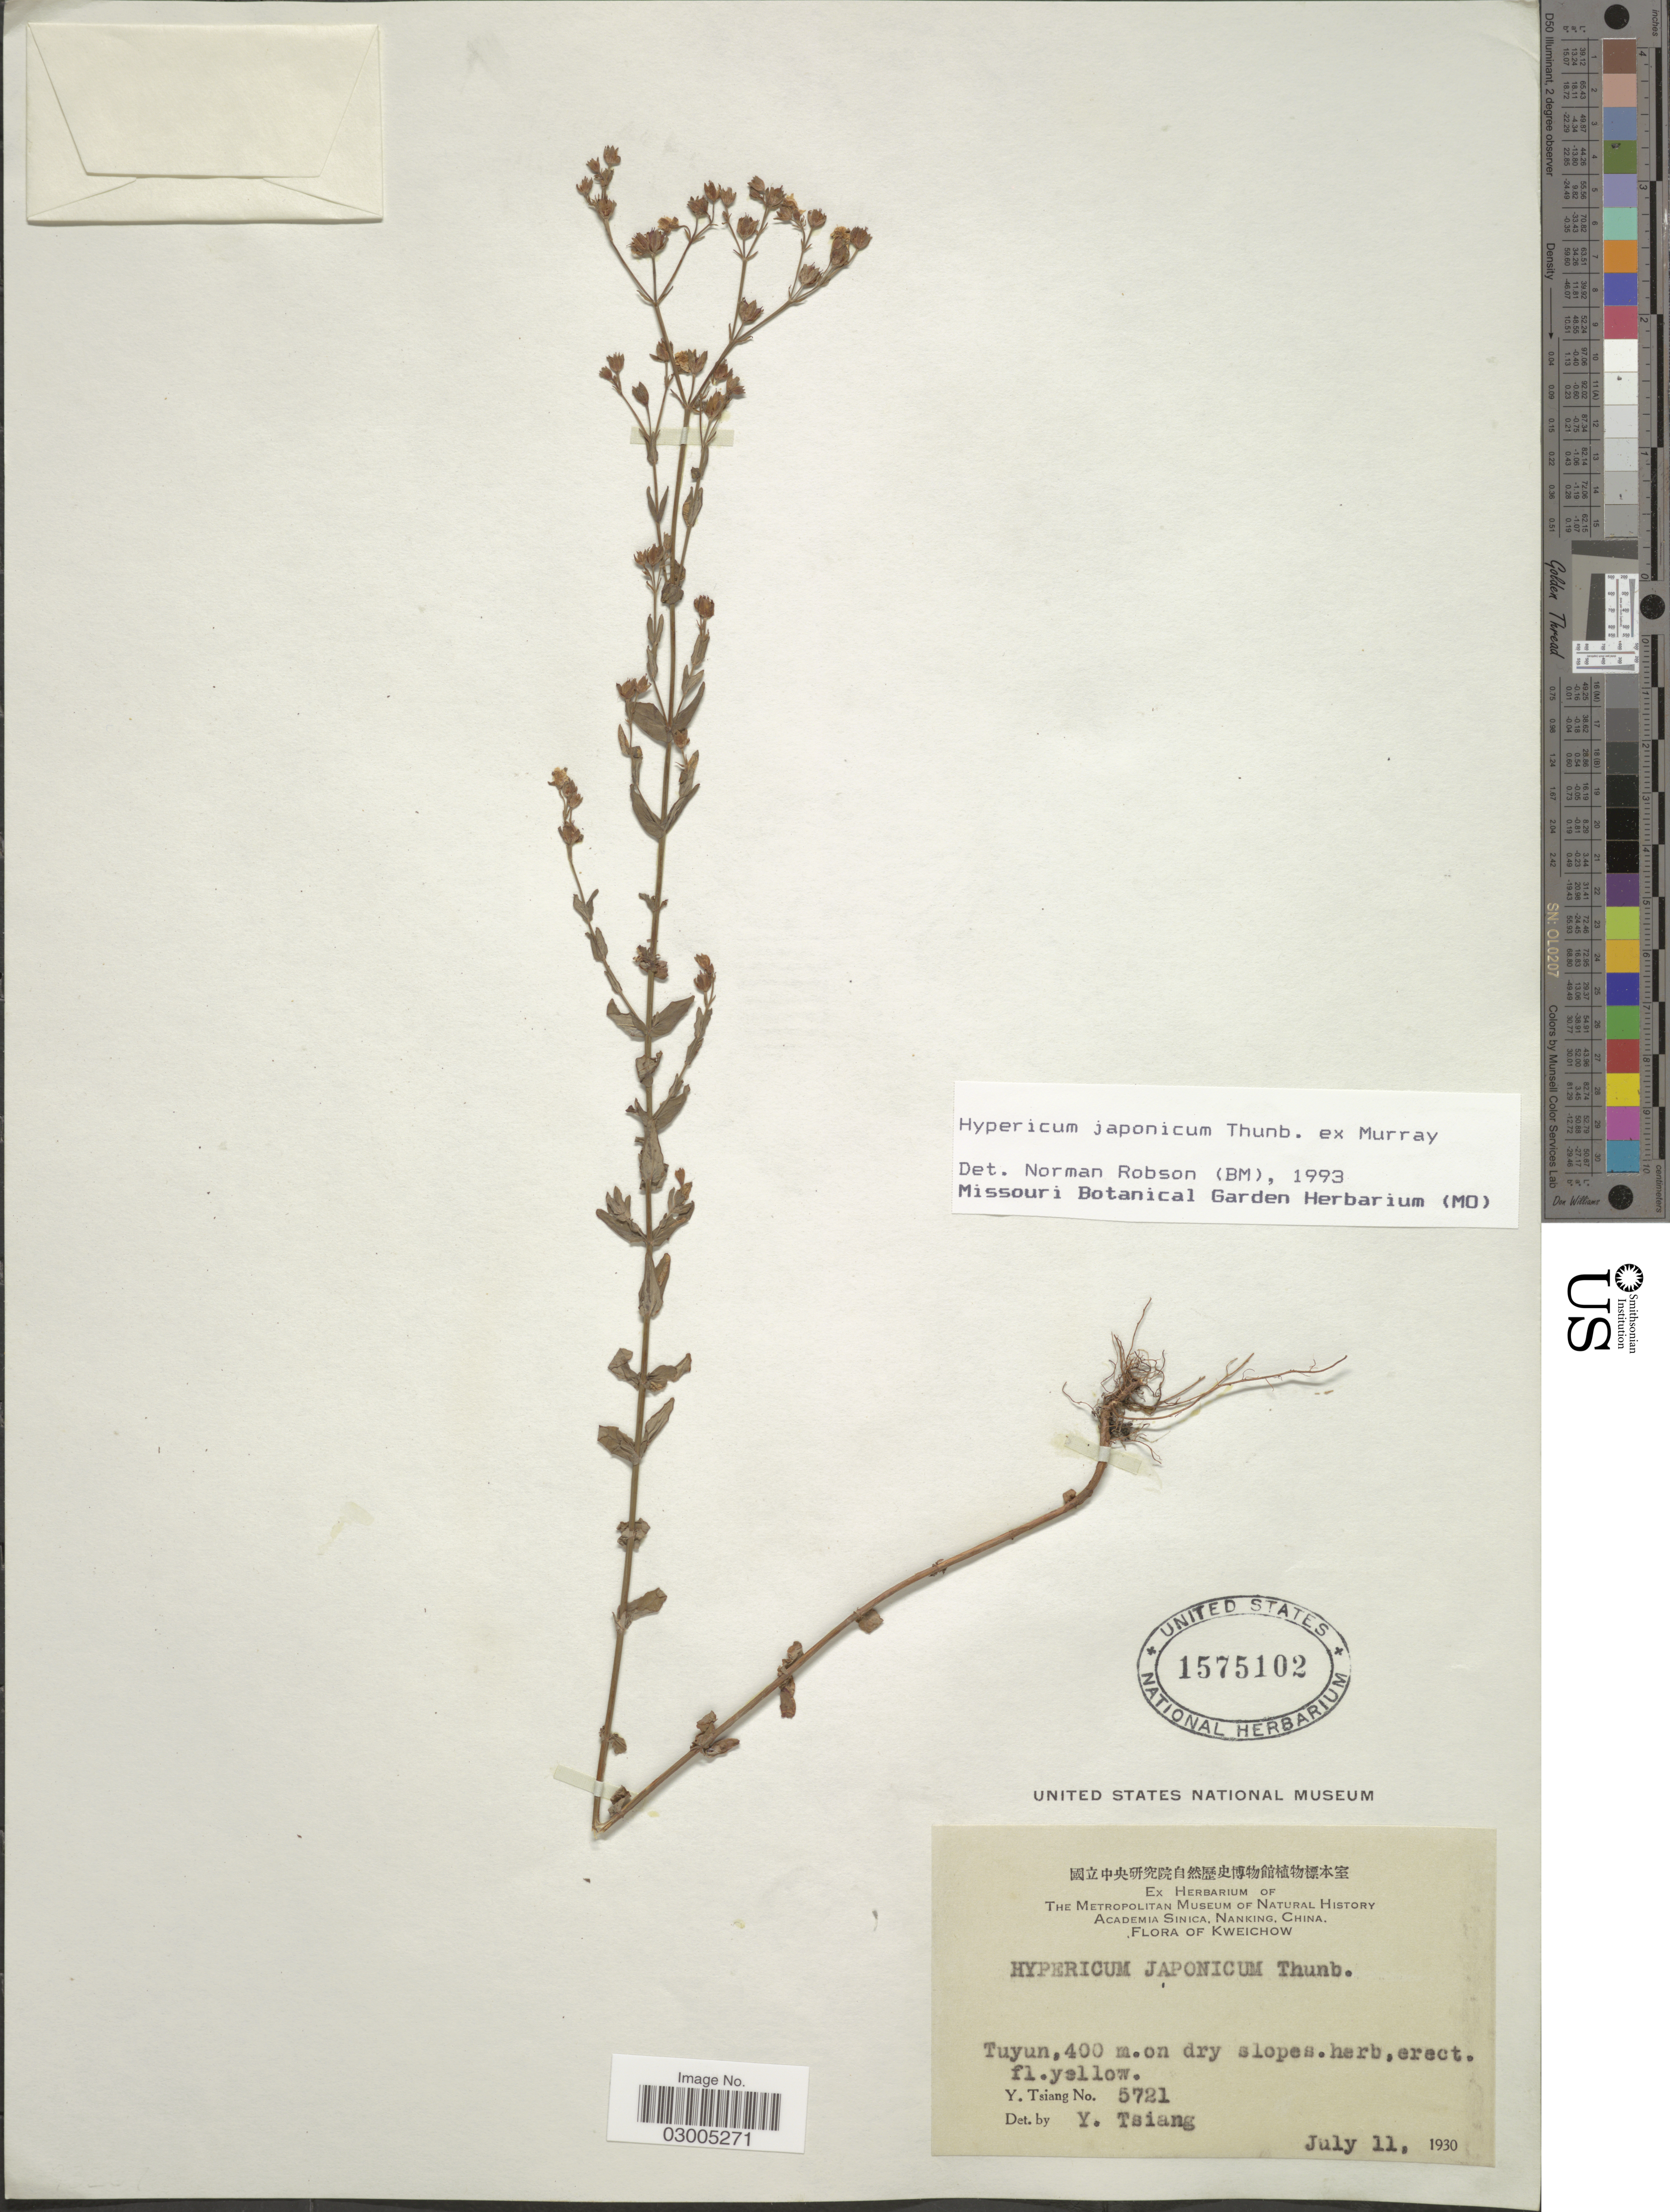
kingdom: Plantae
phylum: Tracheophyta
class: Magnoliopsida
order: Malpighiales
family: Hypericaceae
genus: Hypericum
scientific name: Hypericum japonicum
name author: Thunb.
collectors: Y. Tsiang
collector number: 5721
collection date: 1930-07-11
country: China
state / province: Guizhou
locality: Kweichow. Tuyun, on dry slopes.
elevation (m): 400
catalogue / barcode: US 1575102